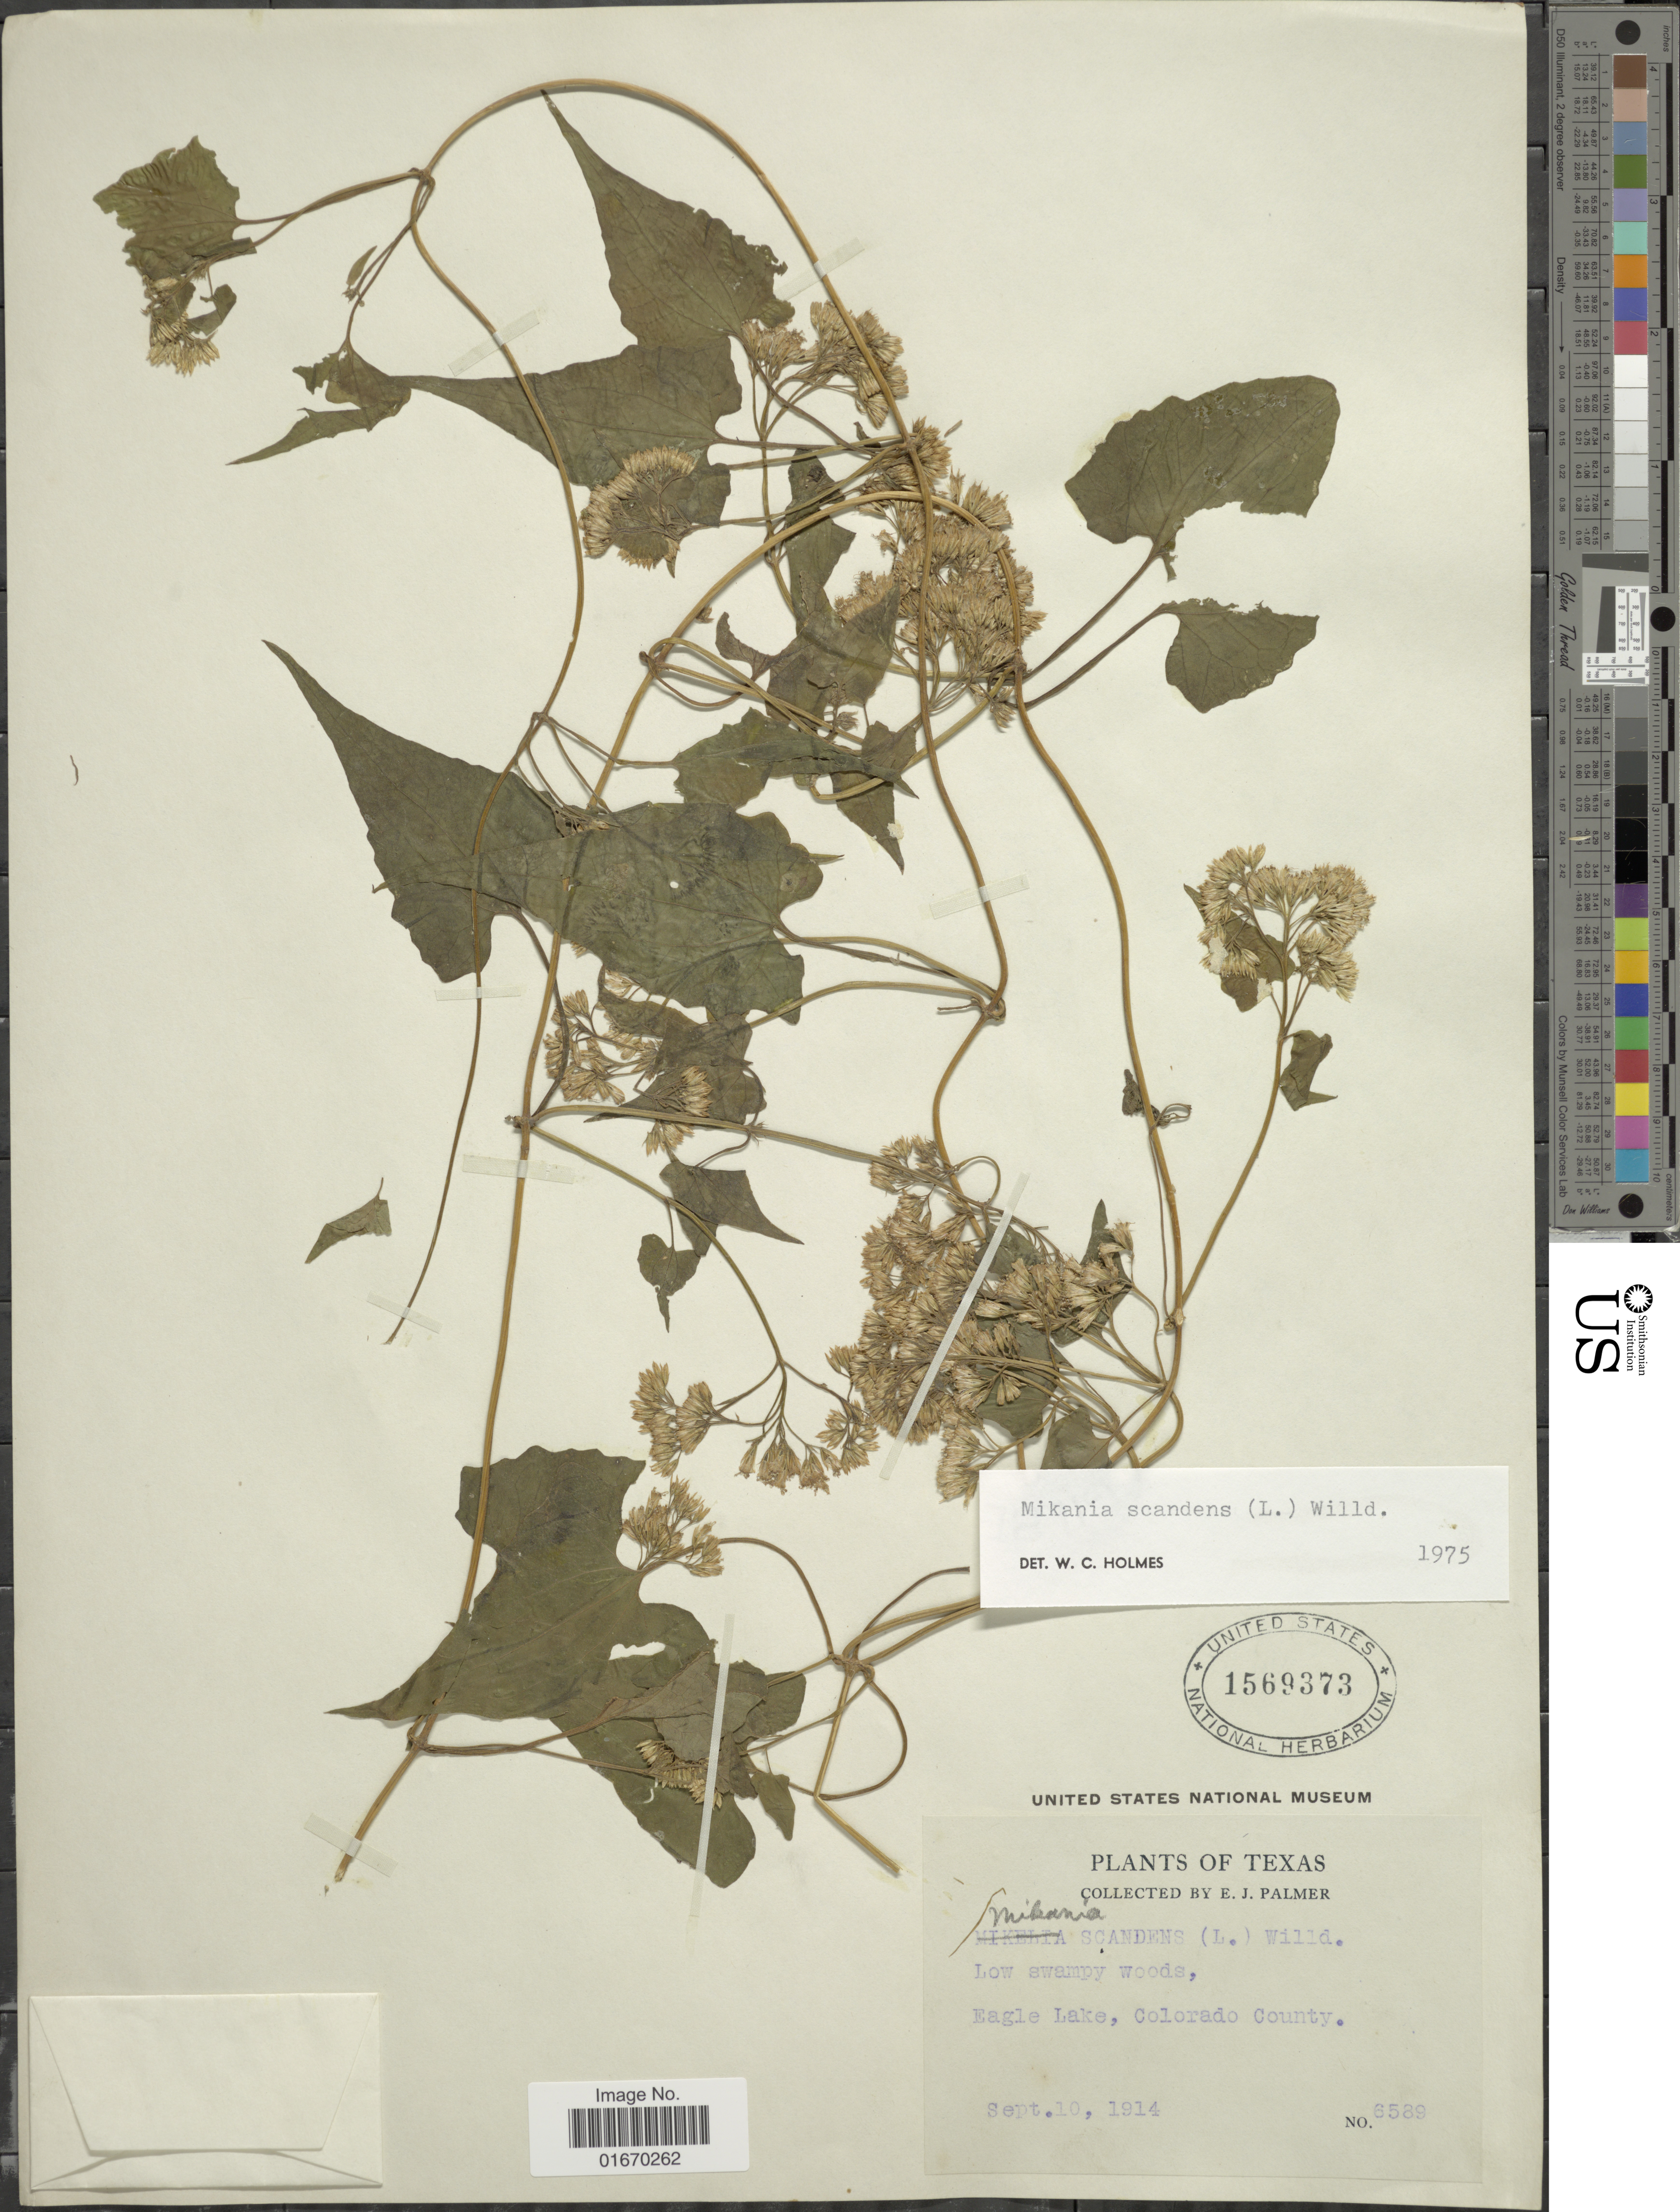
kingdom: Plantae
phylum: Tracheophyta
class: Magnoliopsida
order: Asterales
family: Asteraceae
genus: Mikania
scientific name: Mikania scandens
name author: (L.) Willd.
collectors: E. J. Palmer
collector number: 6589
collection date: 1914-09-10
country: United States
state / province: Texas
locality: Eagle Lake, Colorado County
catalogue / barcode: US 1569373